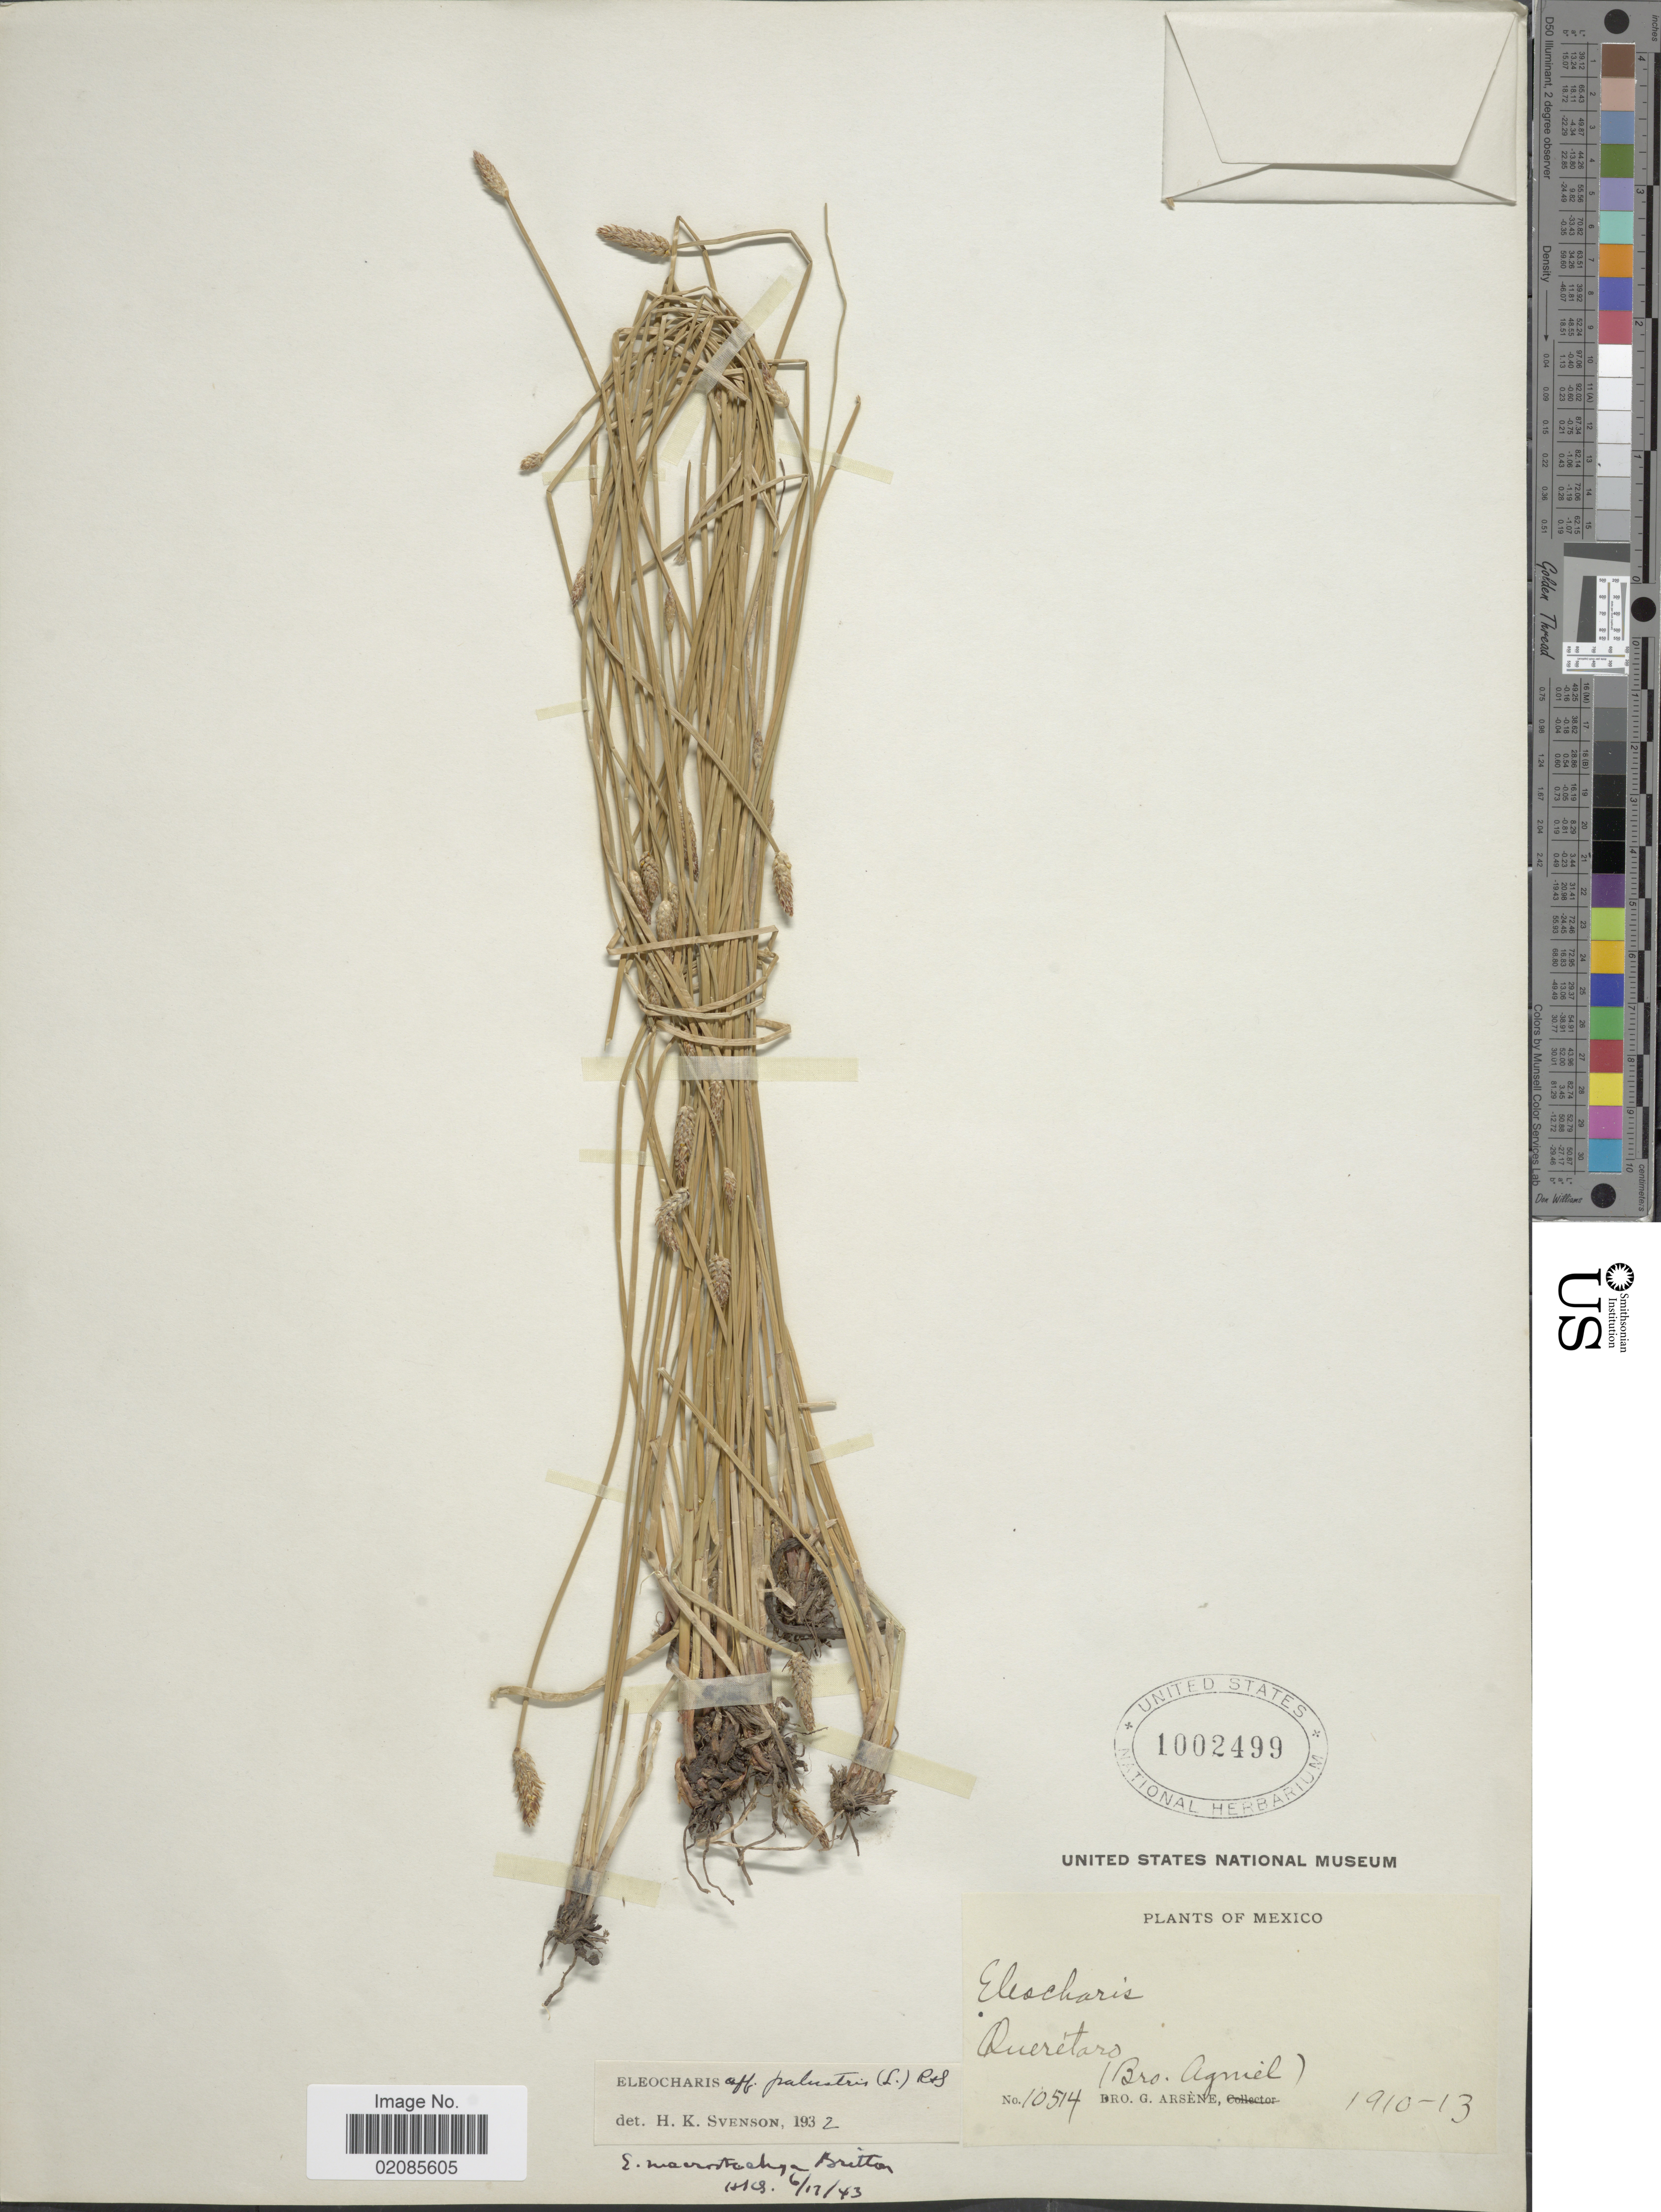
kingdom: Plantae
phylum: Tracheophyta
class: Liliopsida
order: Poales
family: Cyperaceae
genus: Eleocharis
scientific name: Eleocharis macrostachya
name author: Britton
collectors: Bro. Agniel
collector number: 10514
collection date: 1910/1913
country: Mexico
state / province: Querétaro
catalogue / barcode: US 1002499